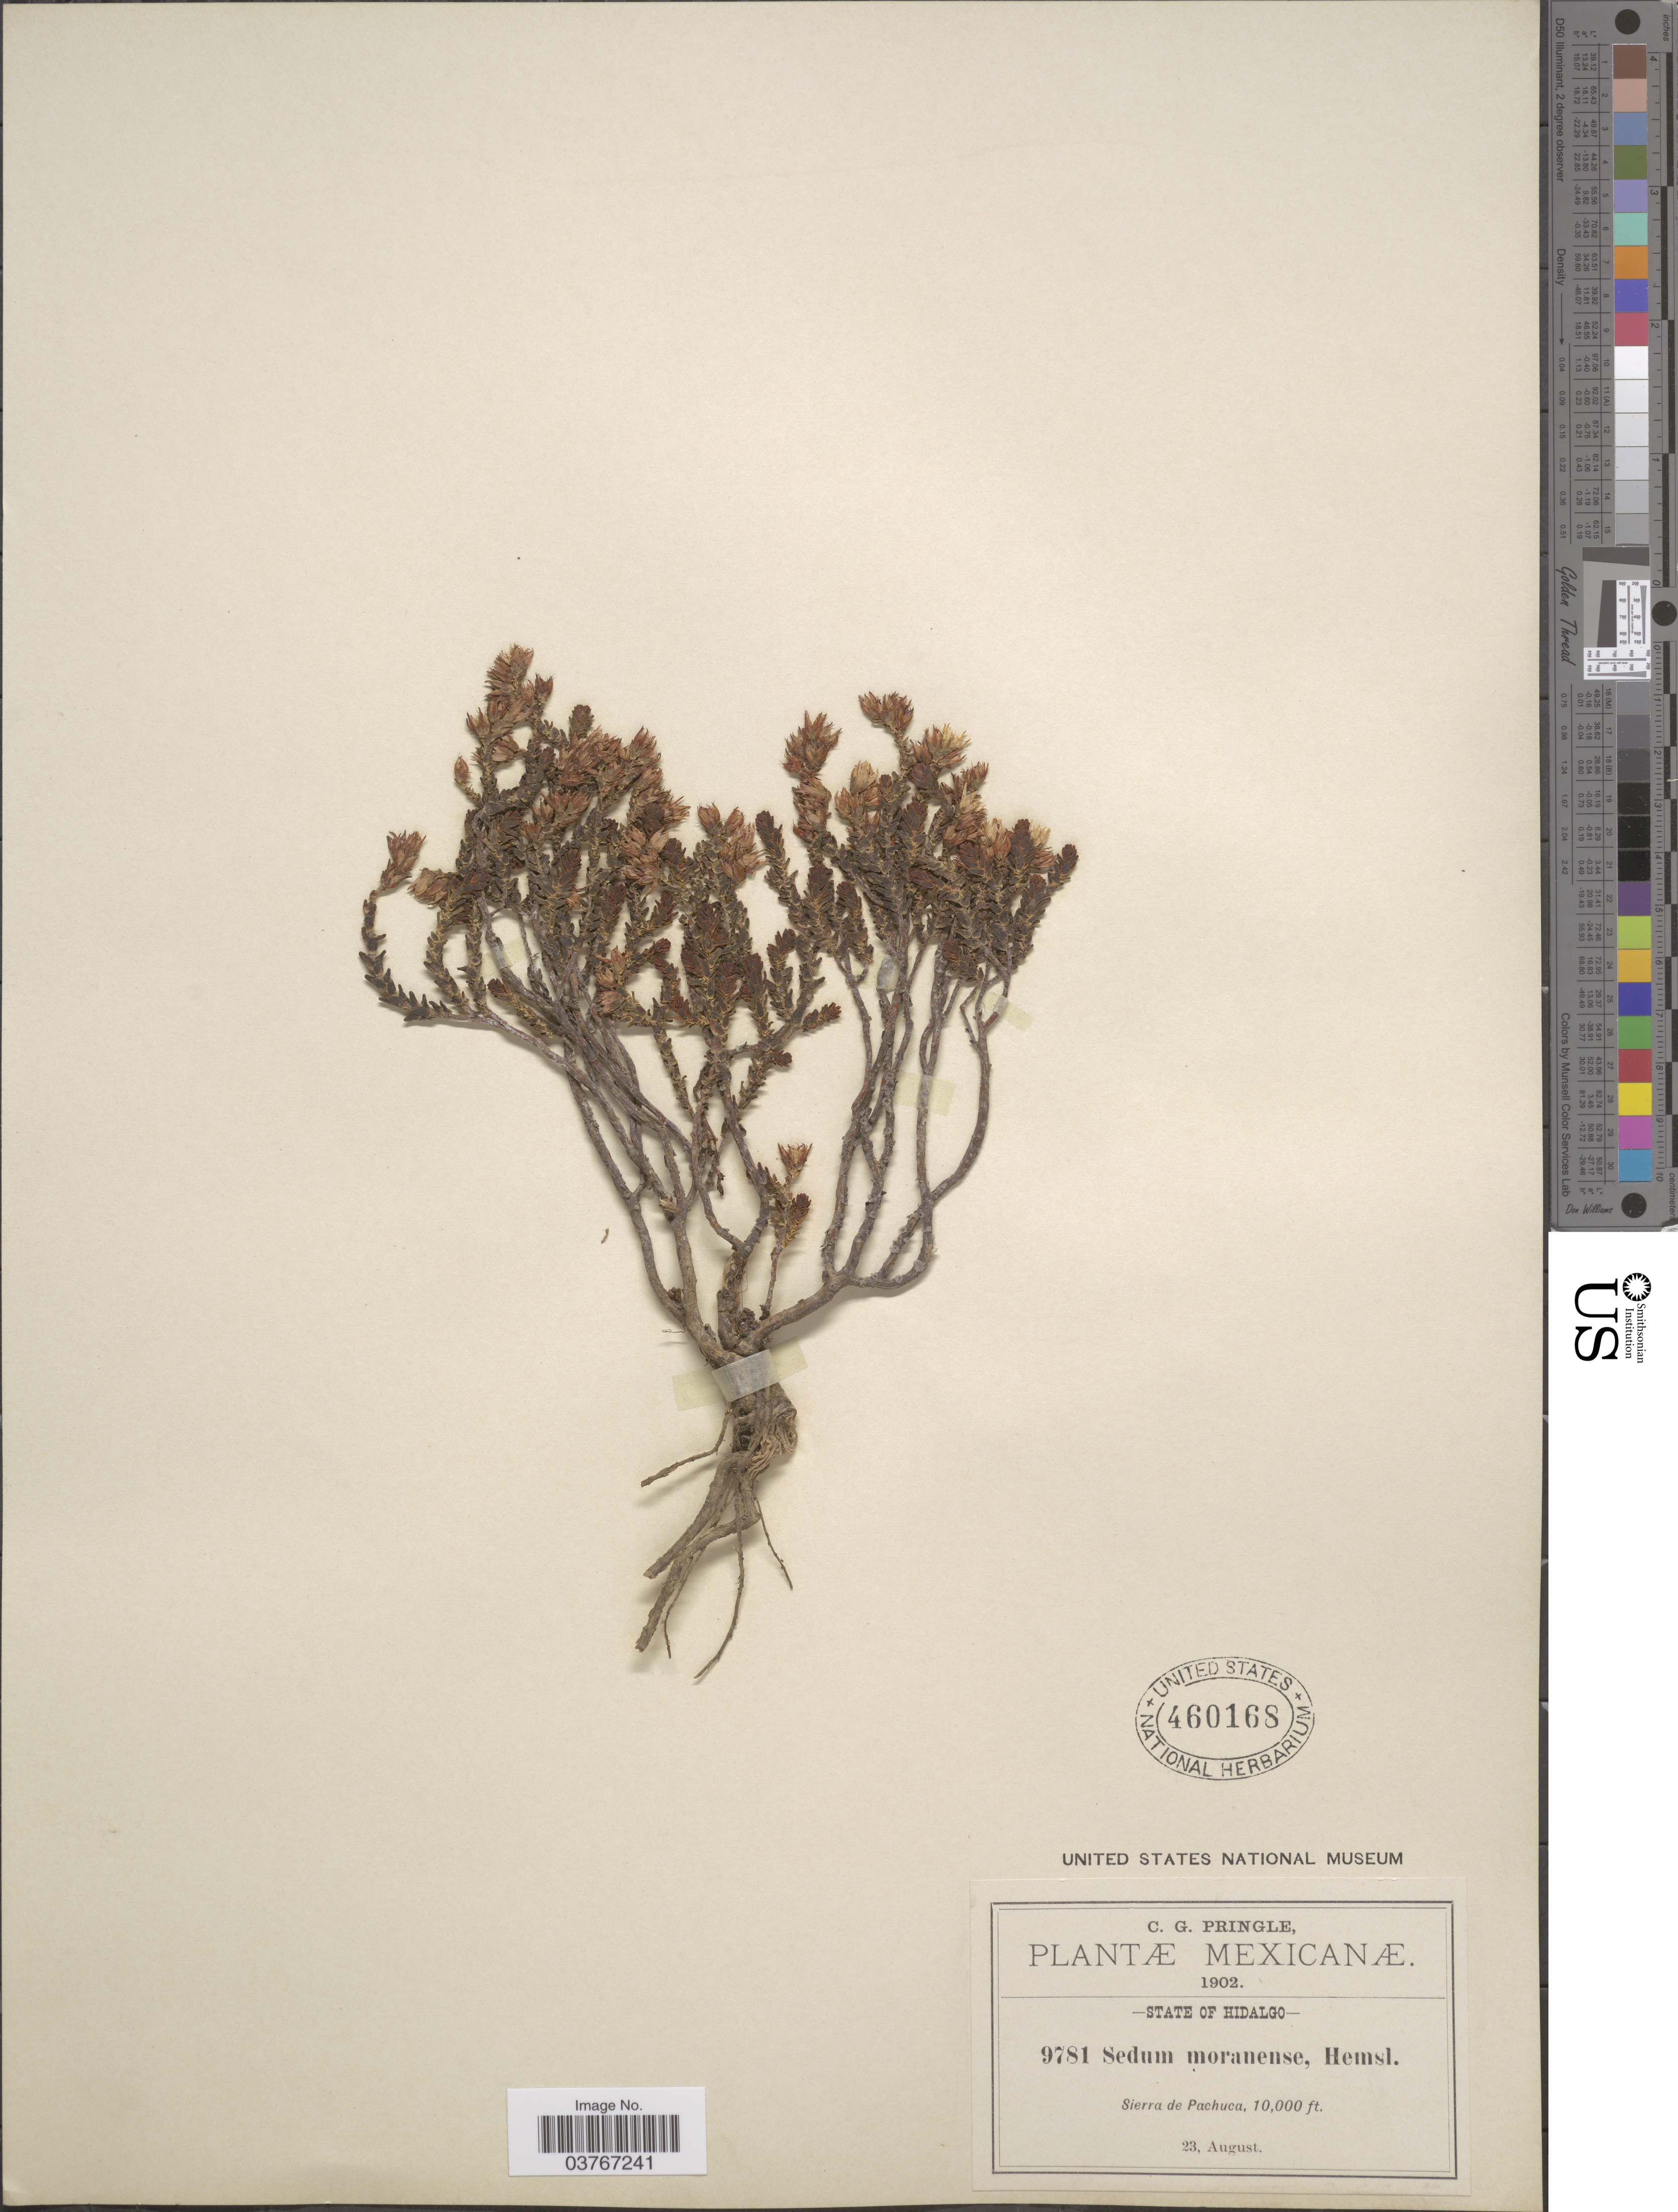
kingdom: Plantae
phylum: Tracheophyta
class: Magnoliopsida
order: Saxifragales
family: Crassulaceae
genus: Sedum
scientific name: Sedum moranense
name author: Kunth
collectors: C. G. Pringle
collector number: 9781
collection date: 1902-08-23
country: Mexico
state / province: Hidalgo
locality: State of Hidalgo. Sierra de Pachuca.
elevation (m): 3048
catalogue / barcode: US 460168